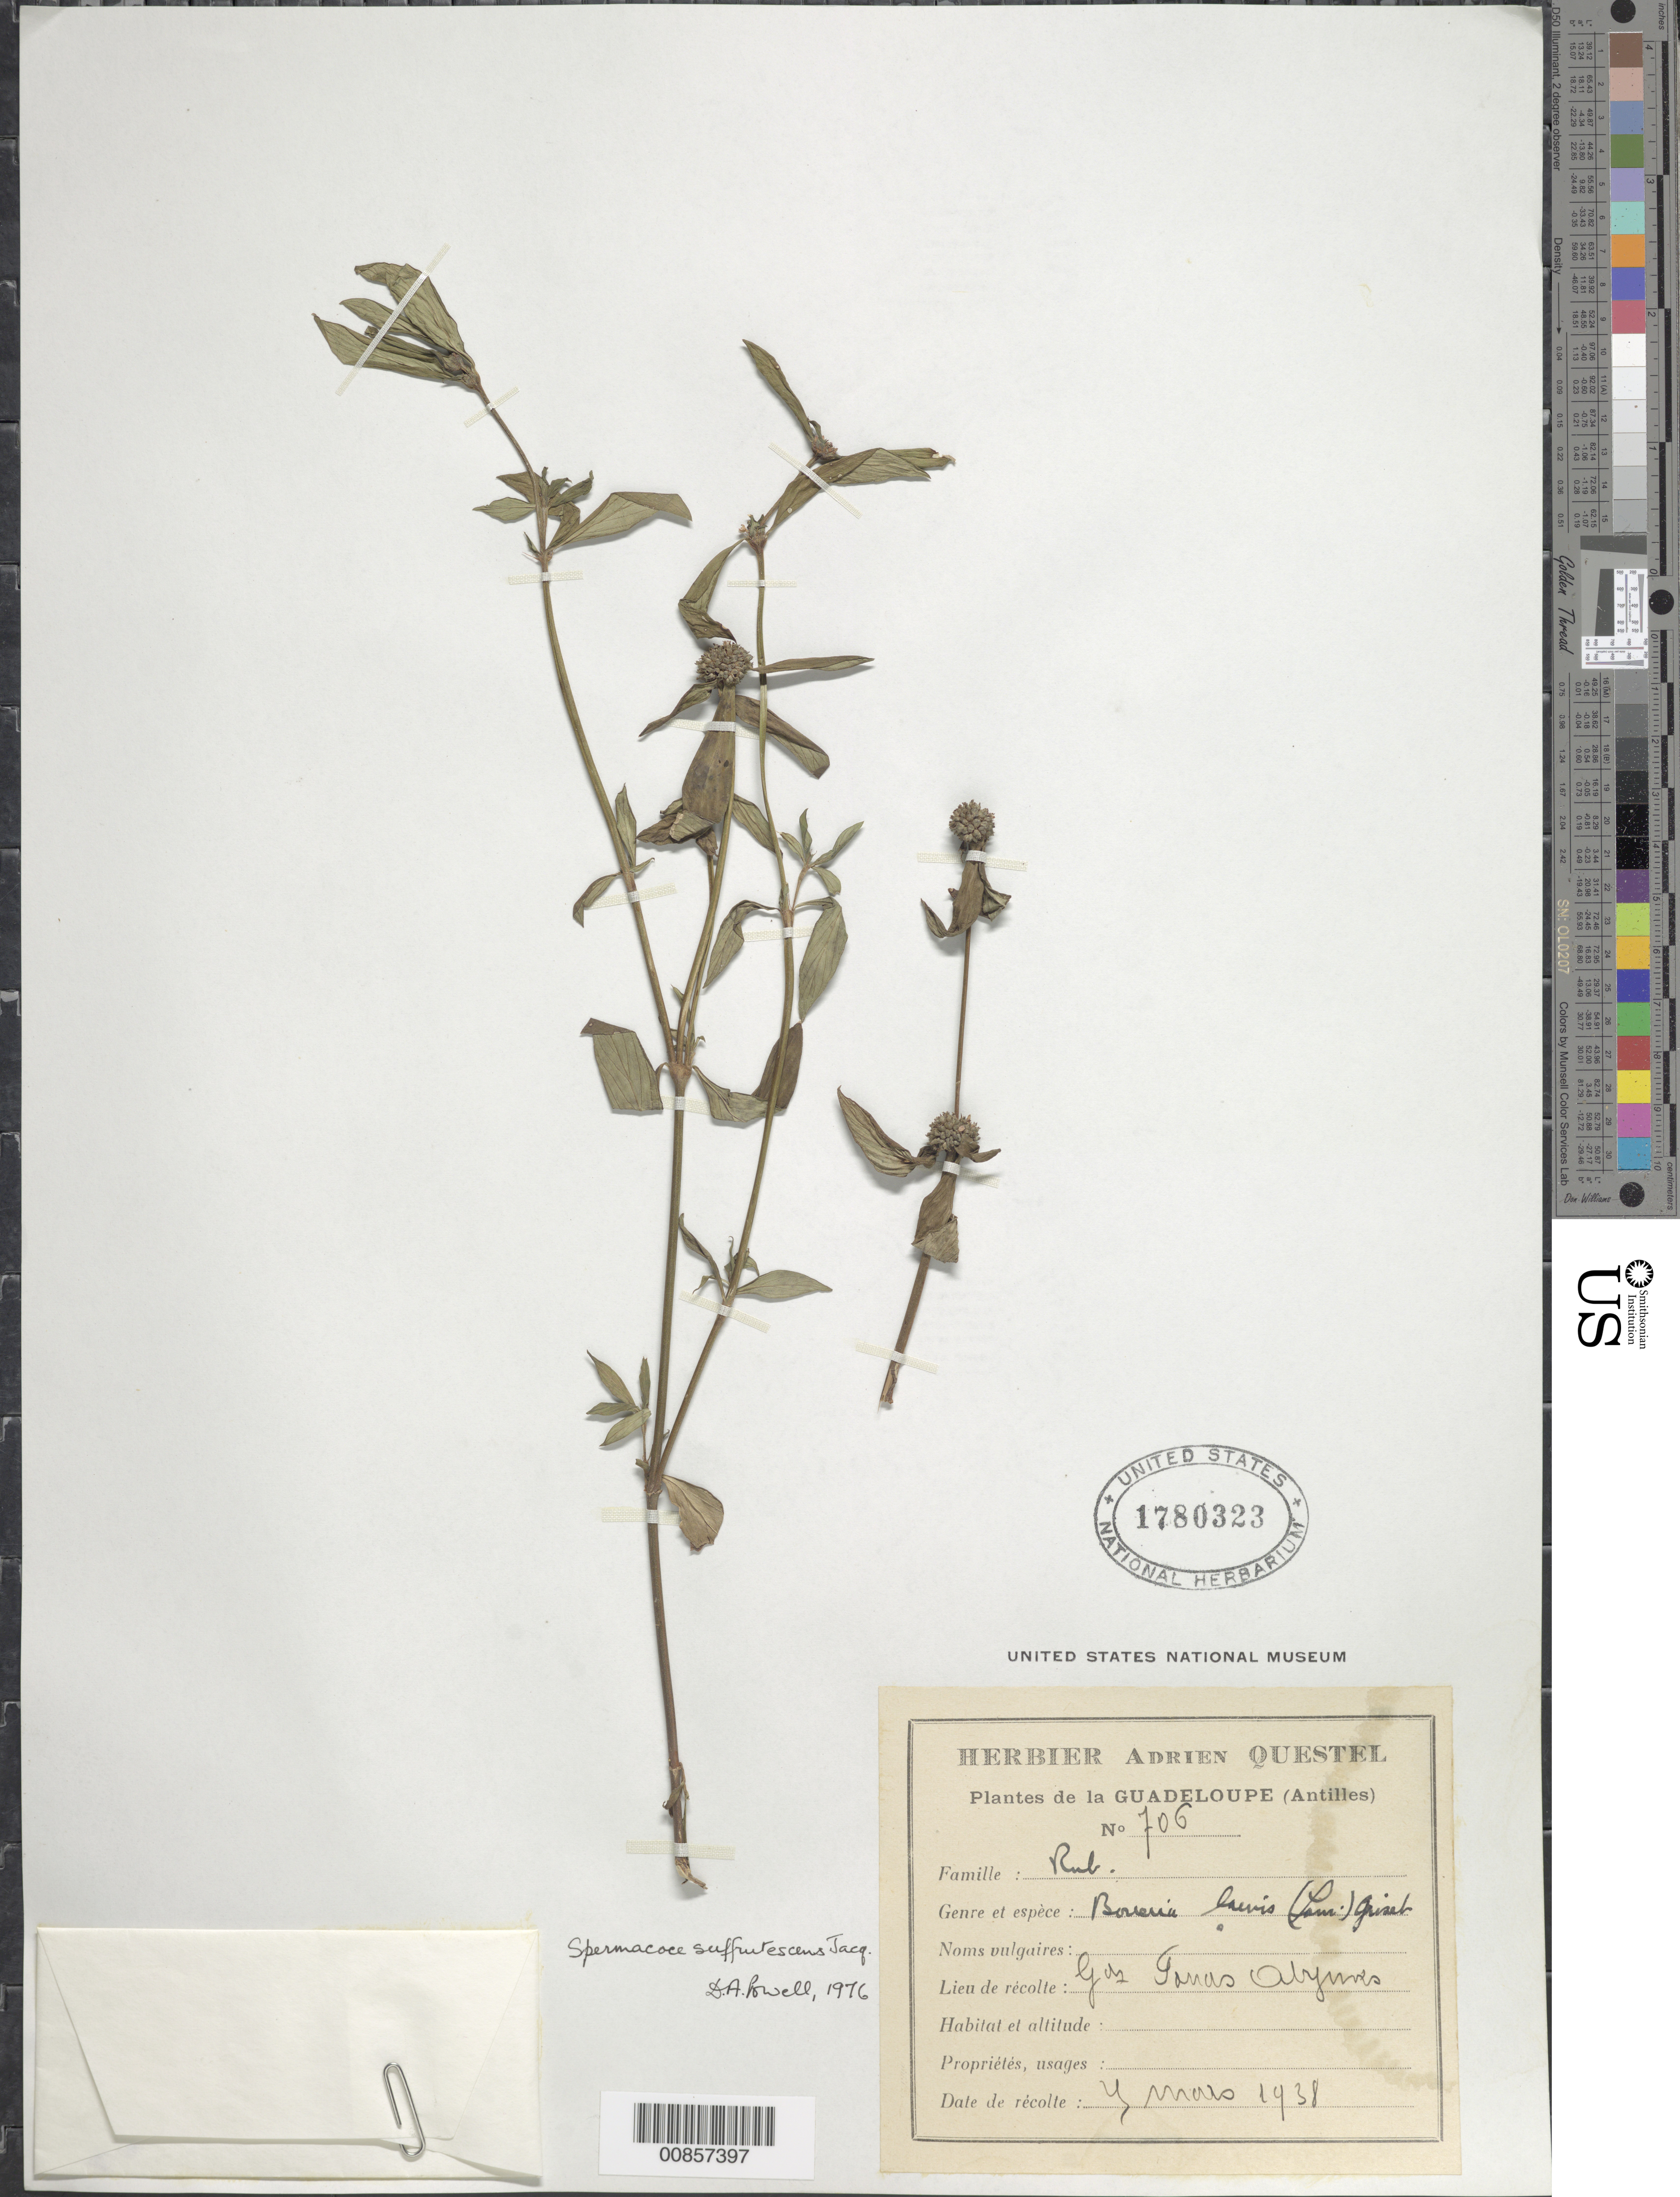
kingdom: Plantae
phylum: Tracheophyta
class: Magnoliopsida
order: Gentianales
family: Rubiaceae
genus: Spermacoce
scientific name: Spermacoce remota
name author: Lam.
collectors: A. Questel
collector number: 706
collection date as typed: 04 Mar 1908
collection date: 1908-03-04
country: Guadeloupe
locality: Olymes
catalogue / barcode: US 1780323